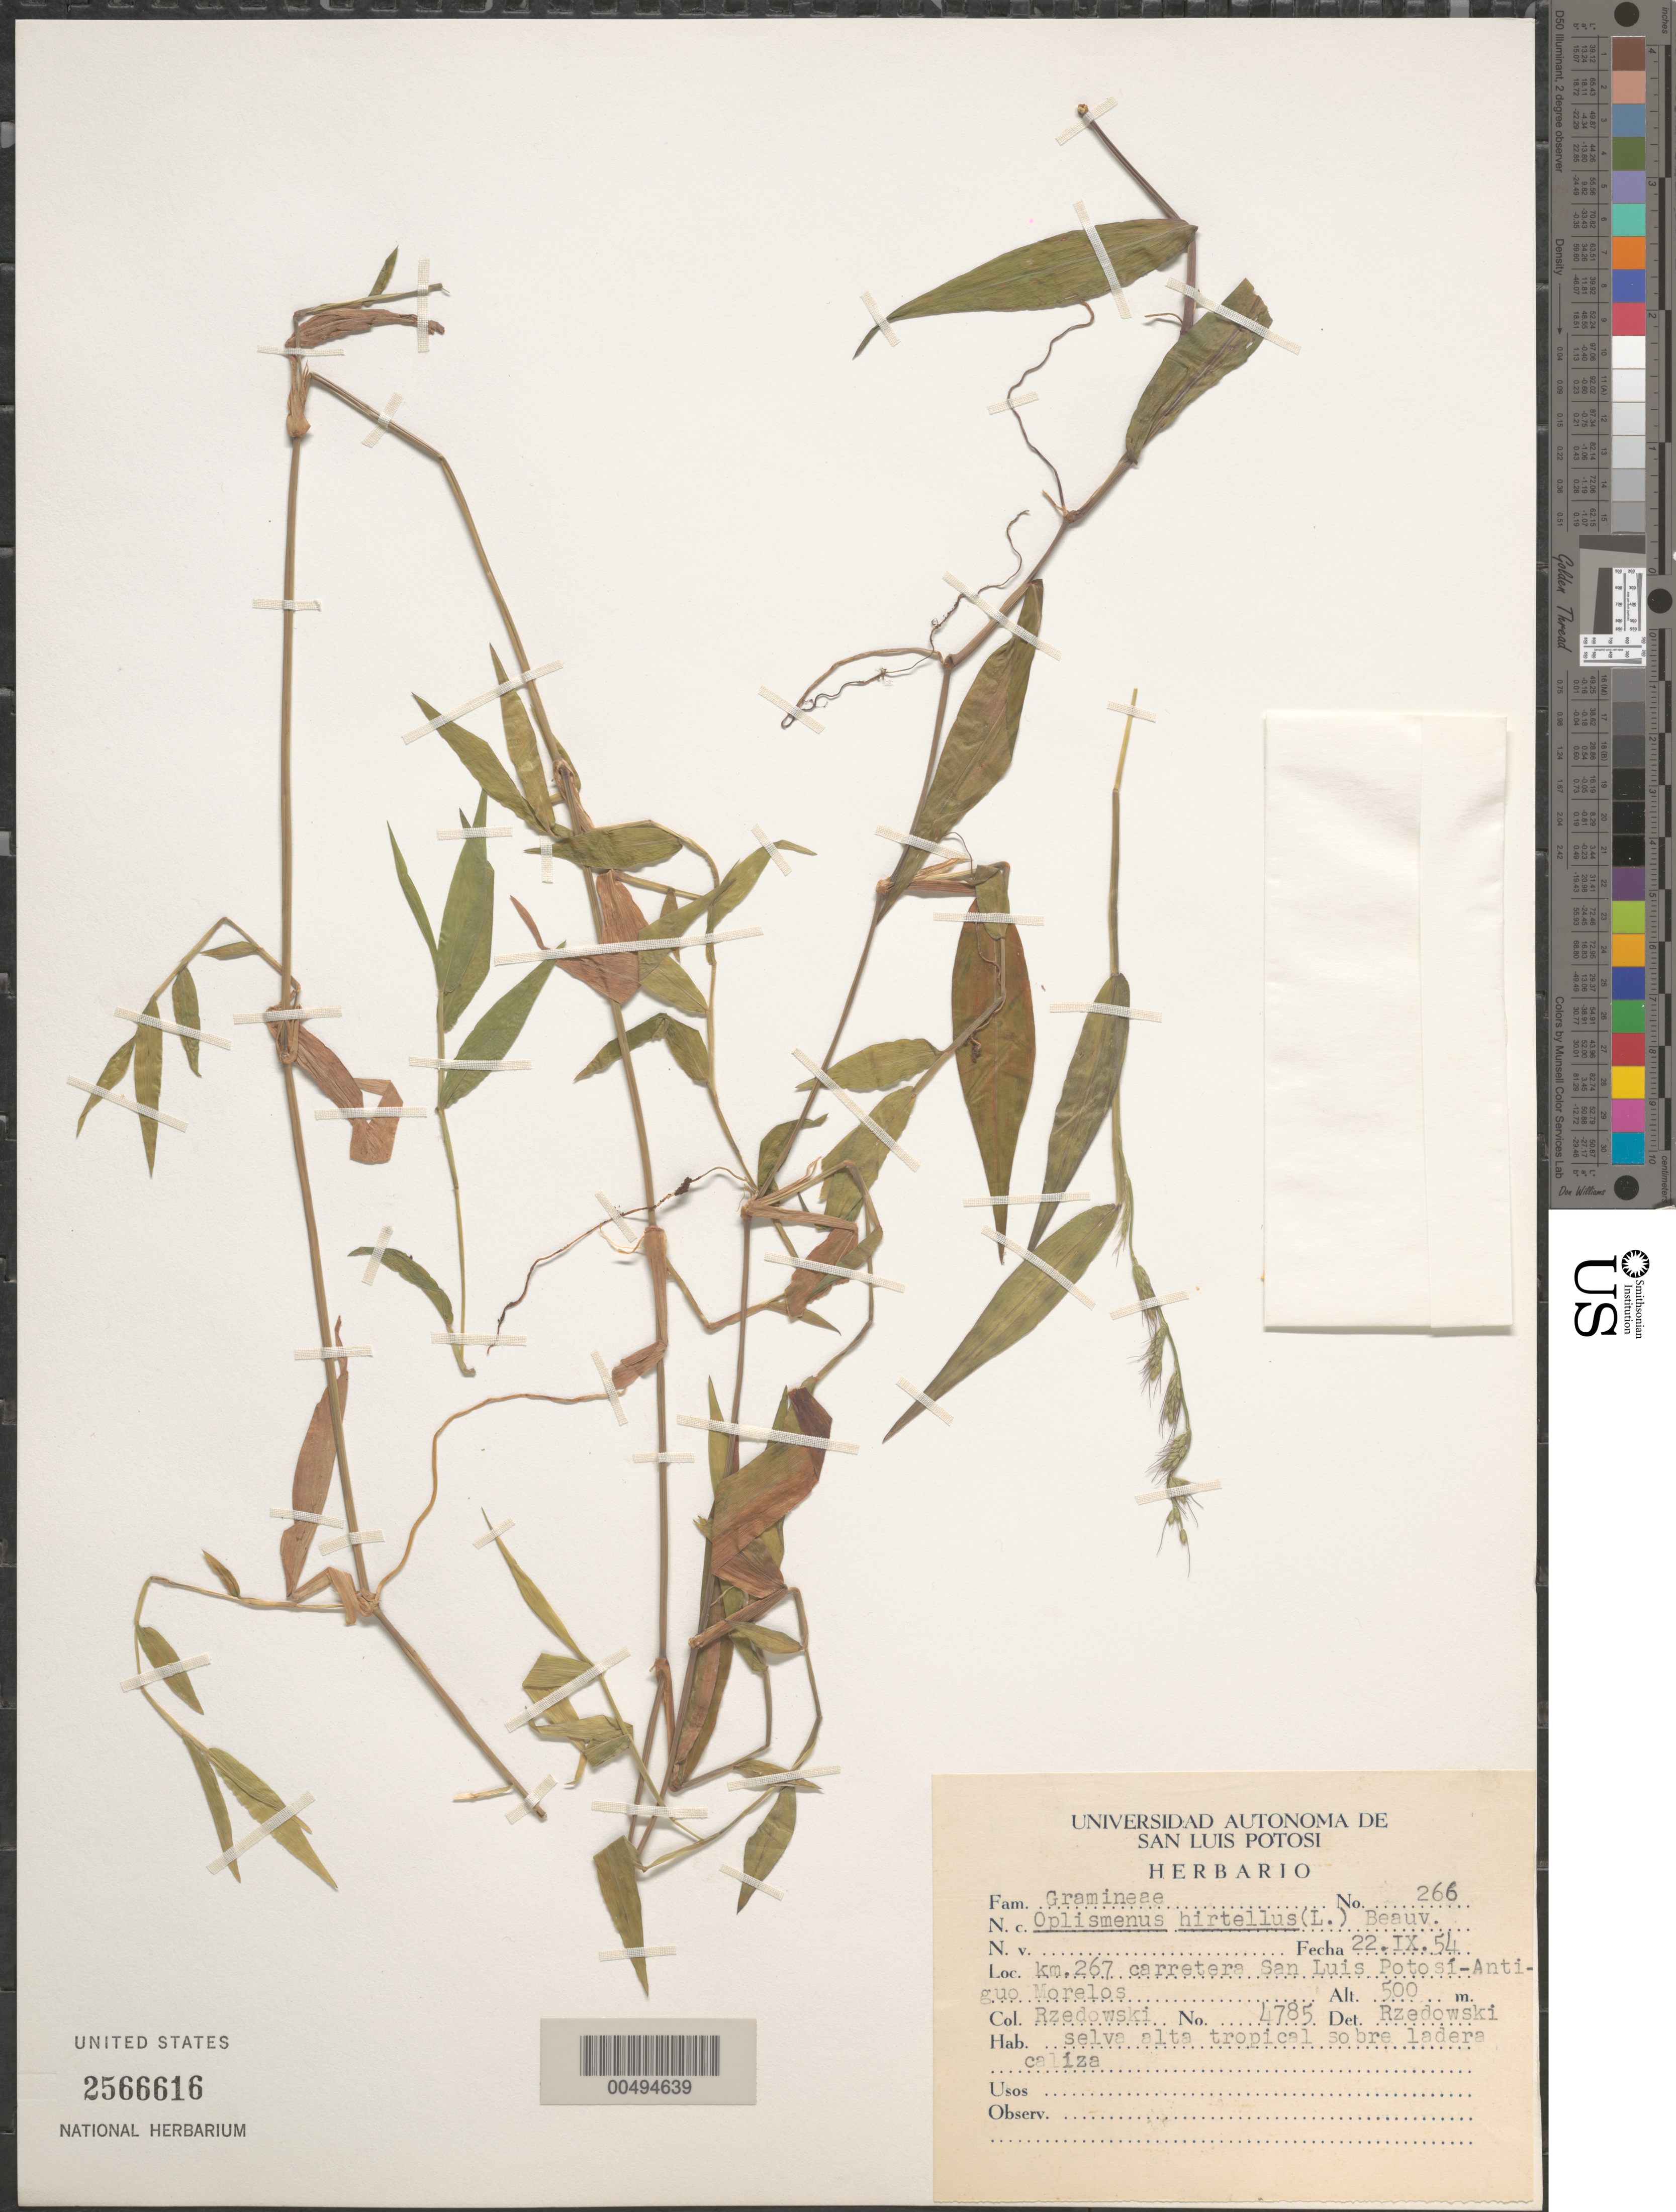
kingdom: Plantae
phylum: Tracheophyta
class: Liliopsida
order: Poales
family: Poaceae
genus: Oplismenus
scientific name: Oplismenus hirtellus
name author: (L.) P. Beauv.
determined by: Rzedowski, J.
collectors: J. Rzedowski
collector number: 4785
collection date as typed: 22 Sep 1954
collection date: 1954-09-22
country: Mexico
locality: Km 267 carretera San Luis Potos¡ - Antiguo Morelos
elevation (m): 500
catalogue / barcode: US 2566616